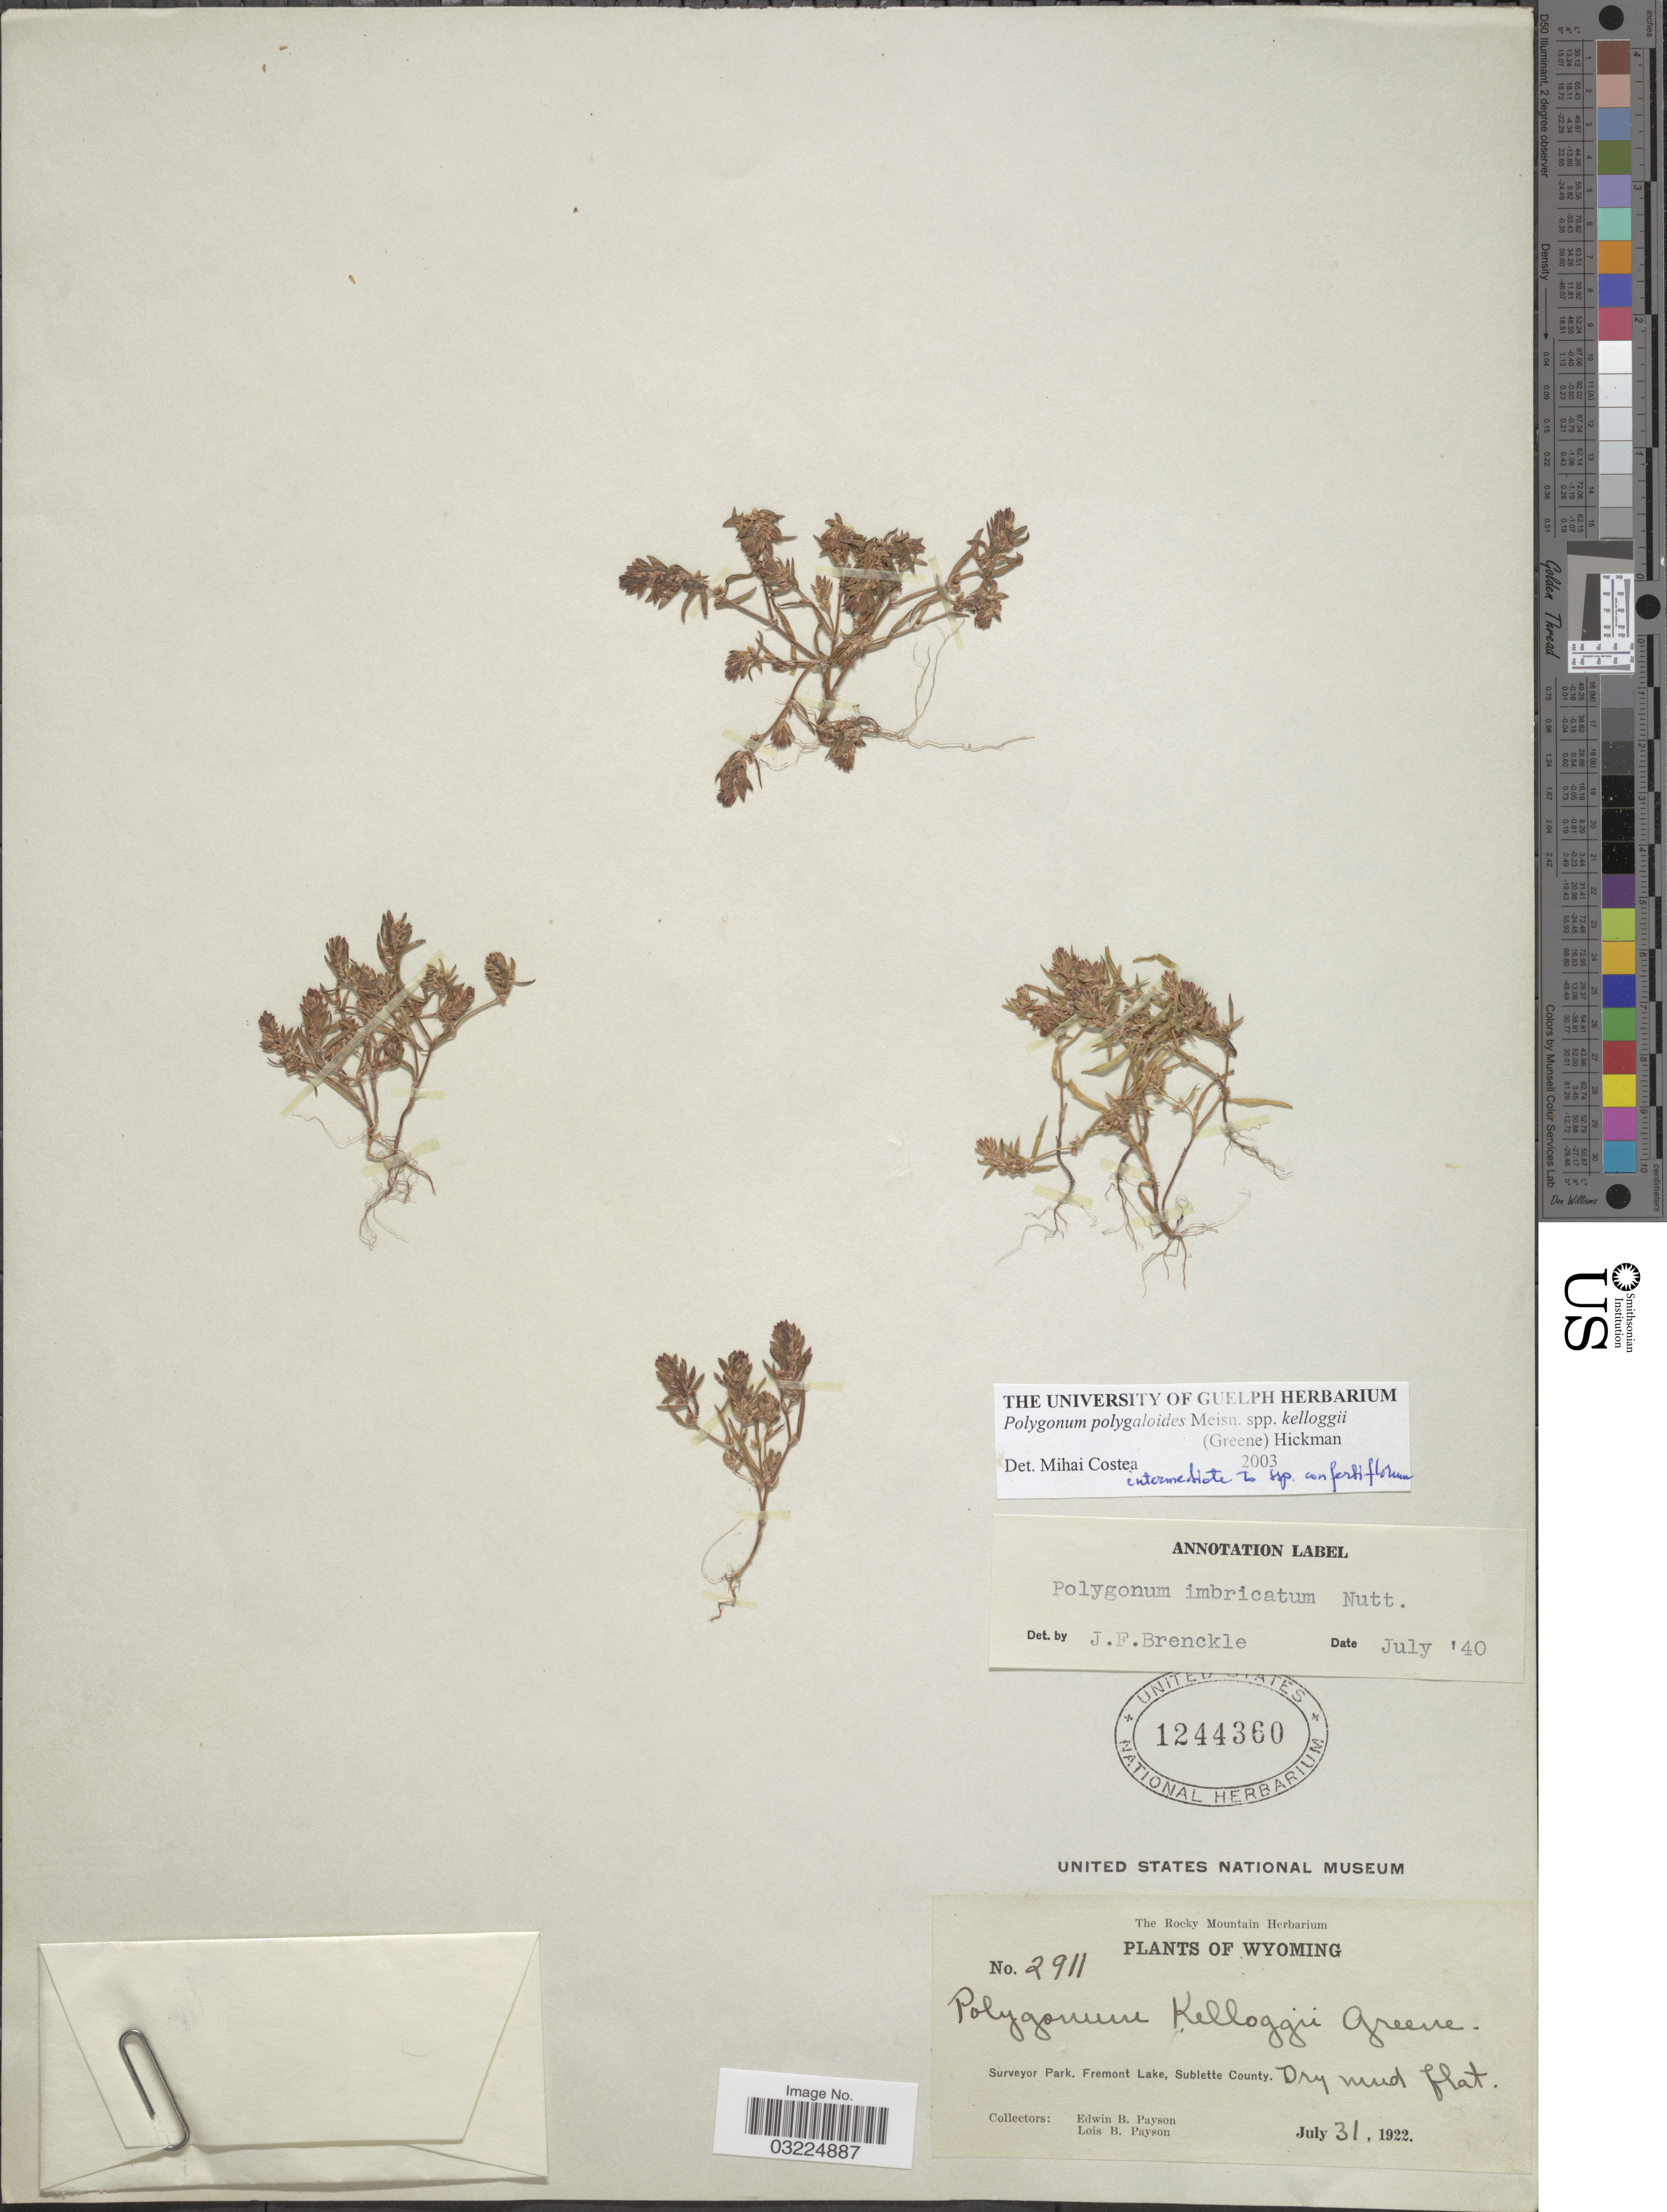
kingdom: Plantae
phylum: Tracheophyta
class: Magnoliopsida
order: Caryophyllales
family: Polygonaceae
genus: Polygonum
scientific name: Polygonum polygaloides subsp. kelloggii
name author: (Greene) Hickman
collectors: E. B. Payson & L. Payson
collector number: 2911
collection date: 1922-07-31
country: United States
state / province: Wyoming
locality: Surveyor Park. Fremont Lake, Sublette County.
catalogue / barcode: US 1244360